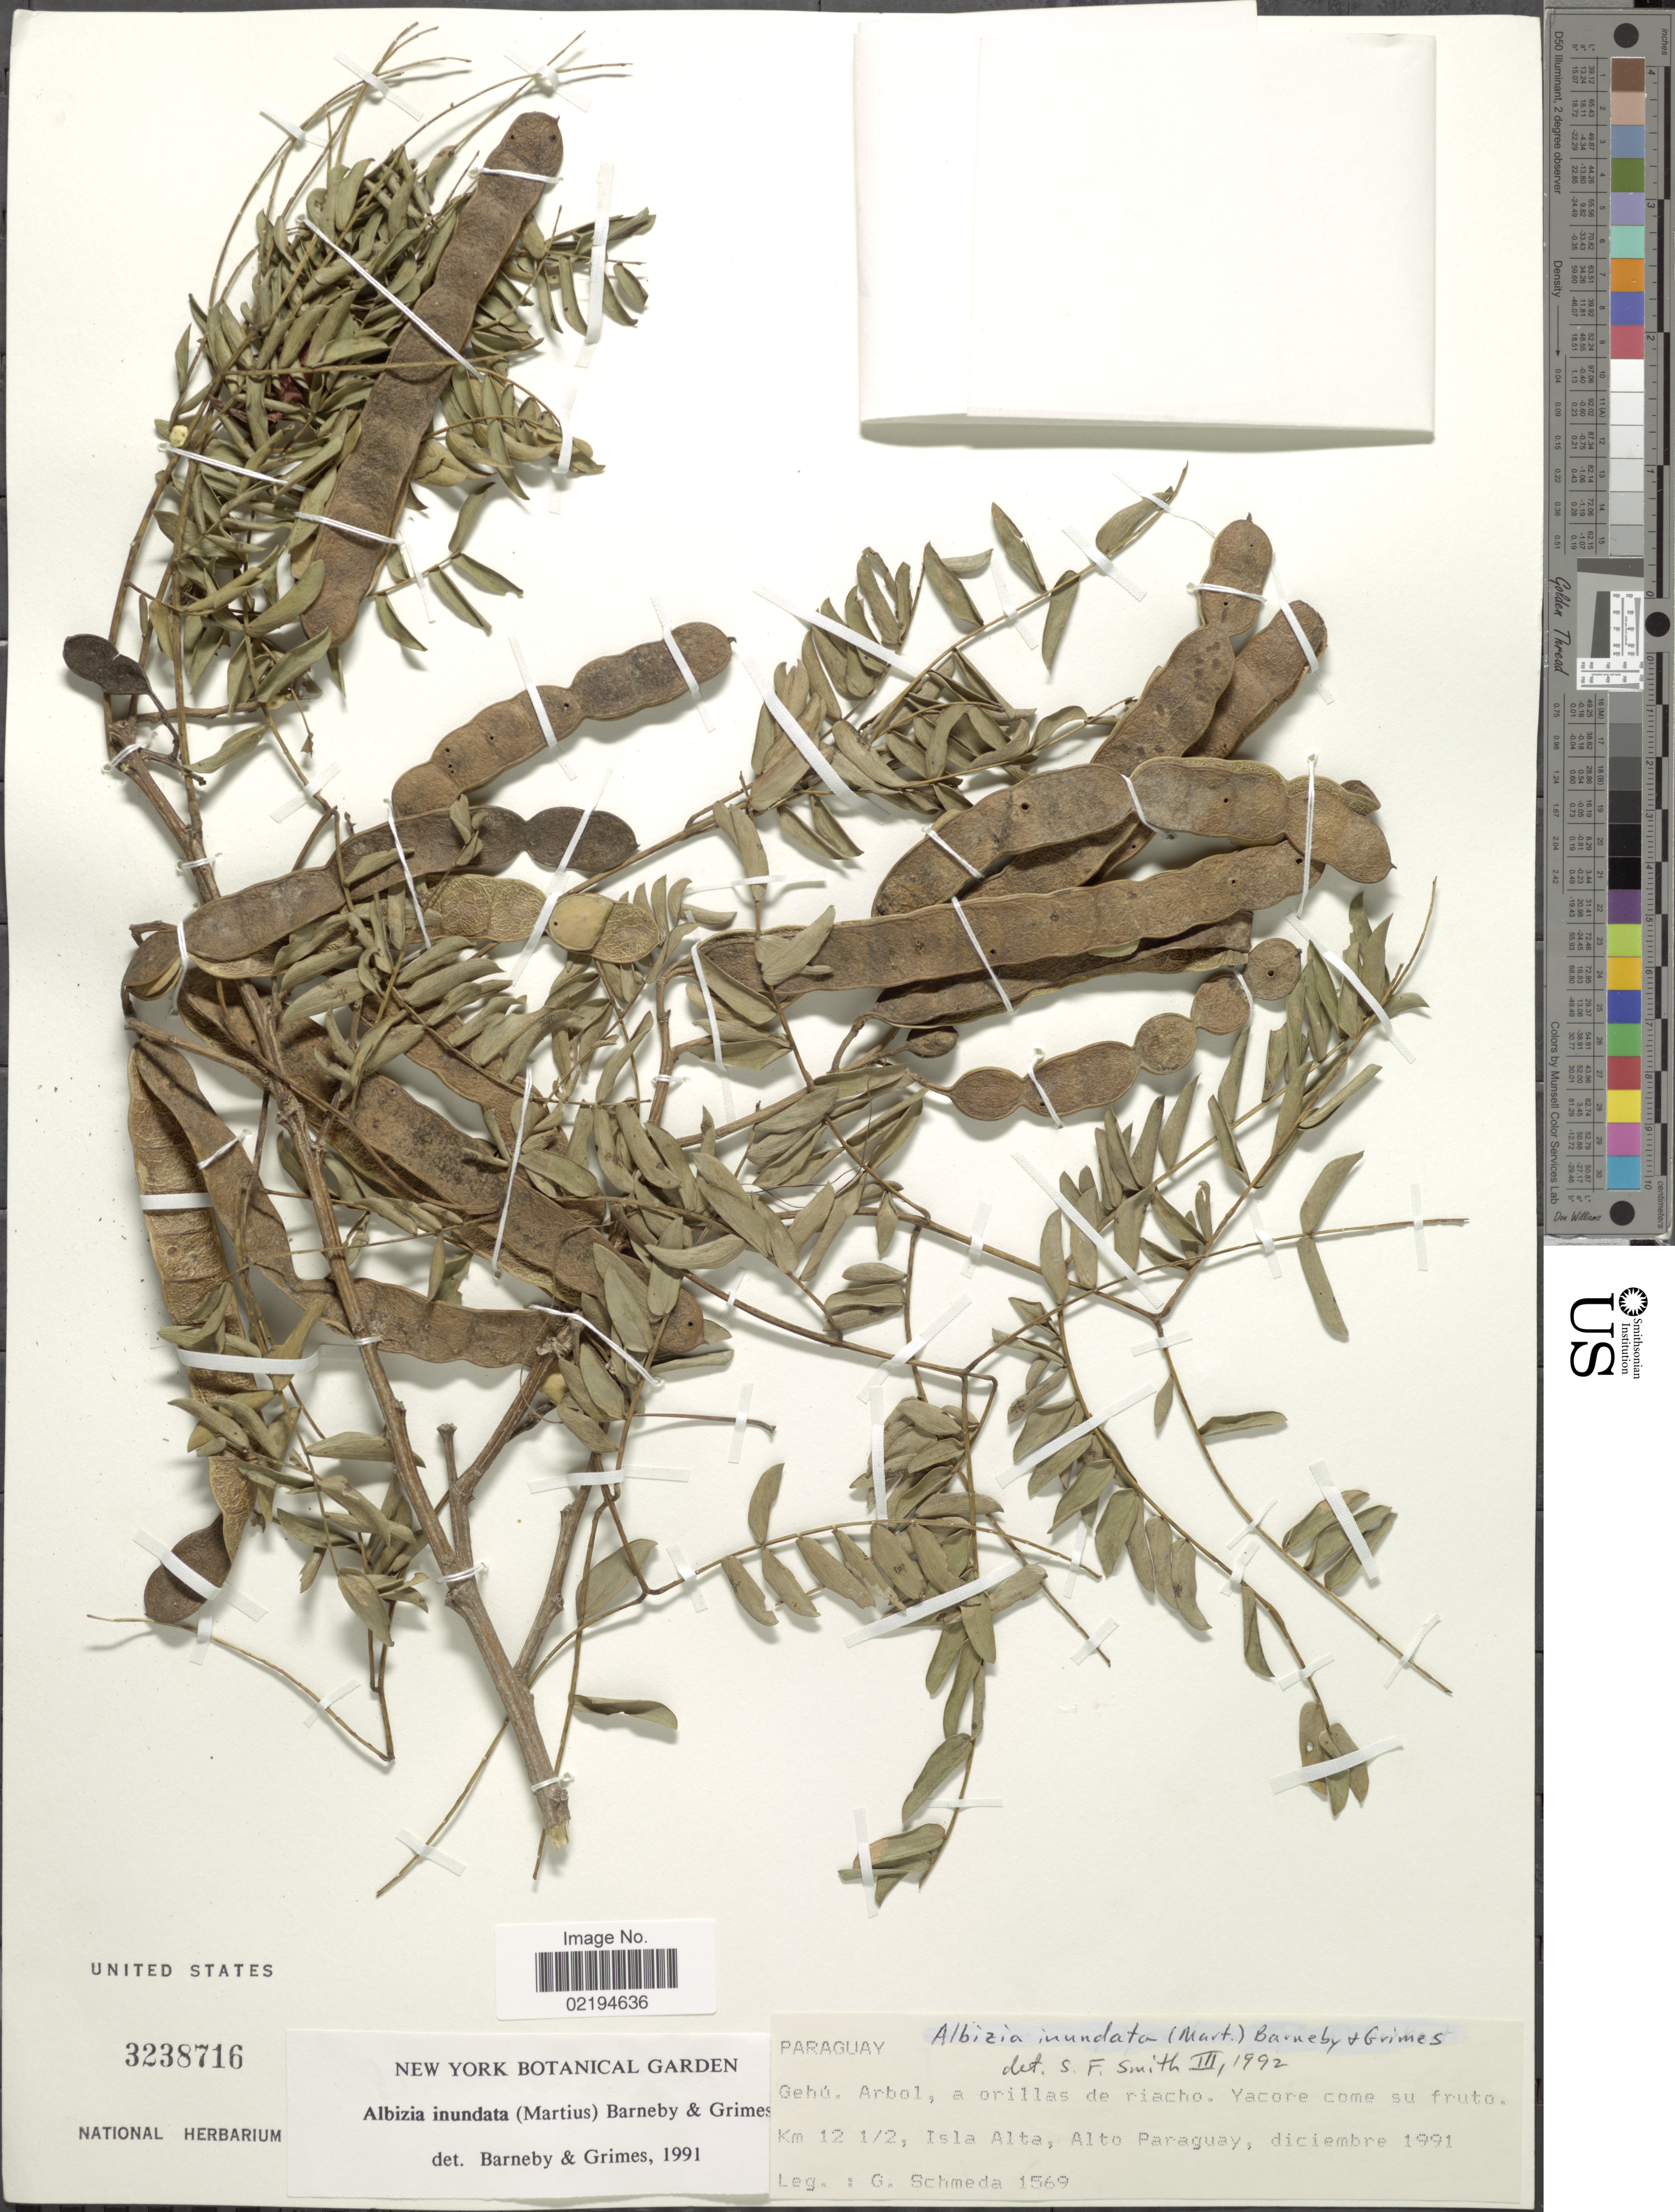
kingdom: Plantae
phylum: Tracheophyta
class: Magnoliopsida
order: Fabales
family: Fabaceae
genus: Pseudalbizzia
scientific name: Pseudalbizzia inundata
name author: (Mart.) Koenen & Duno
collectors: G. Schmeda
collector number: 1569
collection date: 1991-12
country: Paraguay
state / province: Alto Paraguay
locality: Km 12 1/2, Isla Alta.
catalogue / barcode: US 3238716